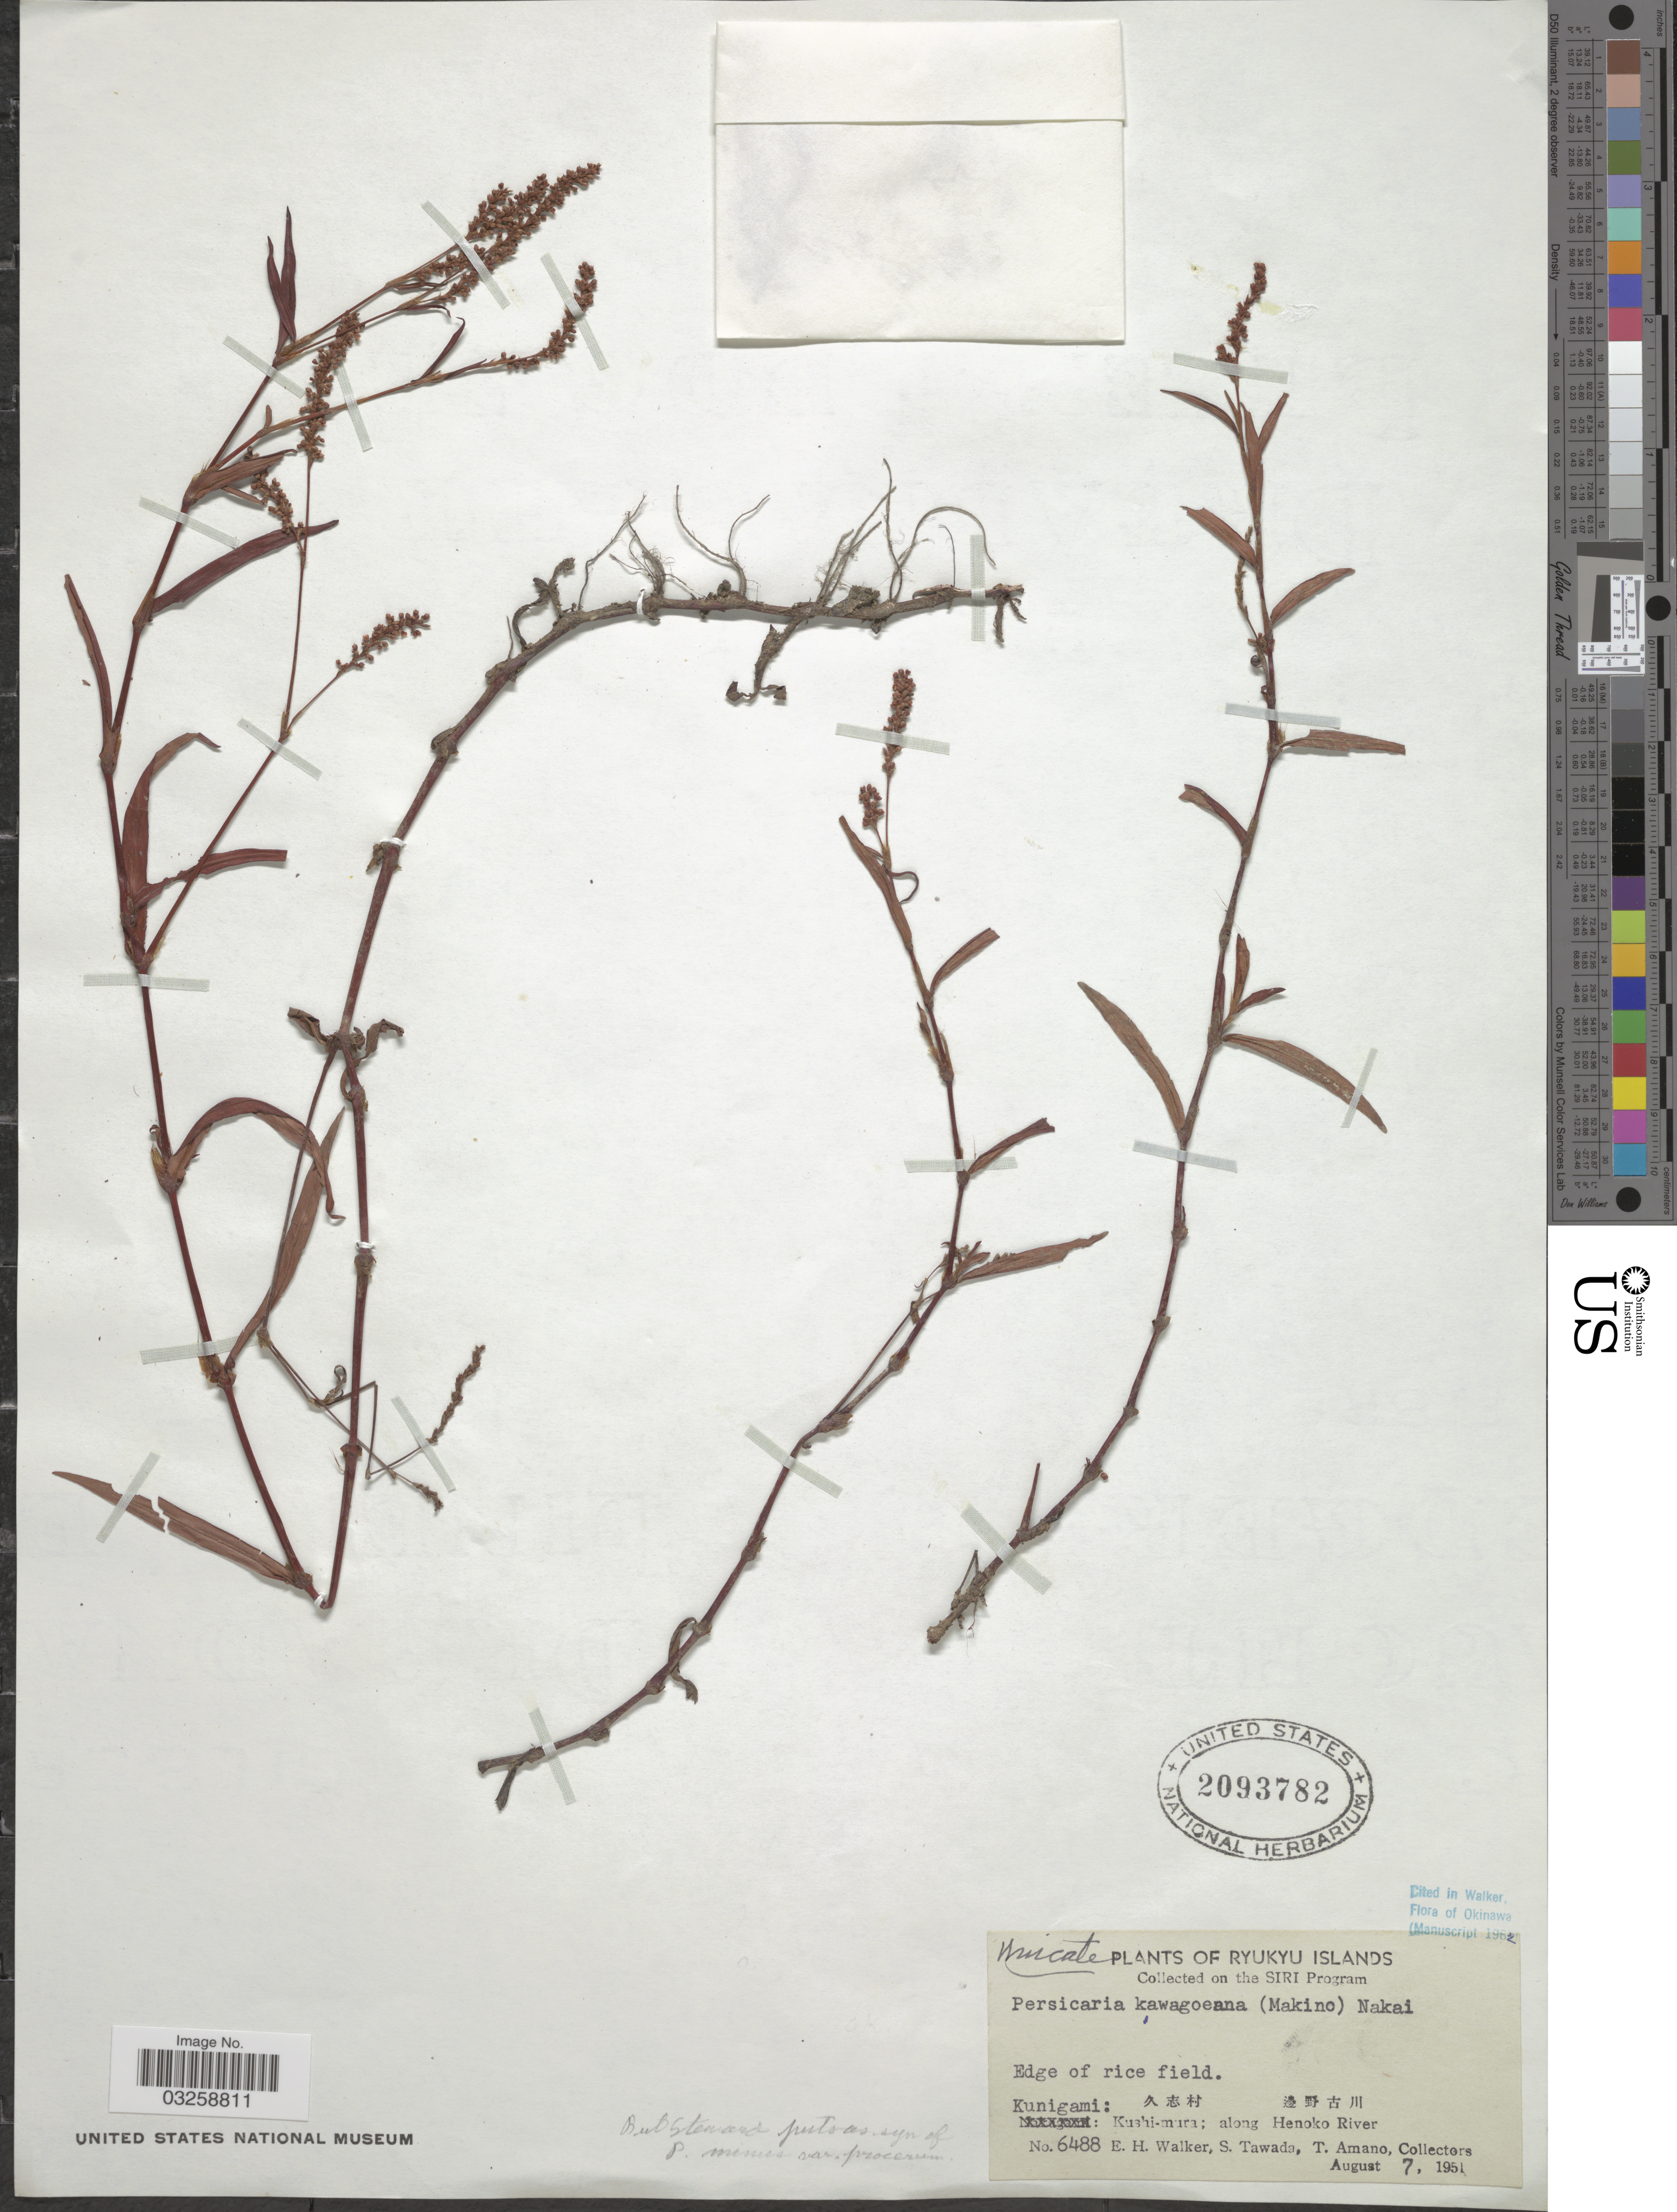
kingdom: Plantae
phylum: Tracheophyta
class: Magnoliopsida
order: Caryophyllales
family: Polygonaceae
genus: Polygonum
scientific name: Polygonum kawagoeanum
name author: Makino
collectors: E. H. Walker, S. Tawada & T. Amano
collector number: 6488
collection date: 1951-08-07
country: Japan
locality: Ryukyu Islands. Kunigami: Kushi-mura; along Henoko River.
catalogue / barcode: US 2093782